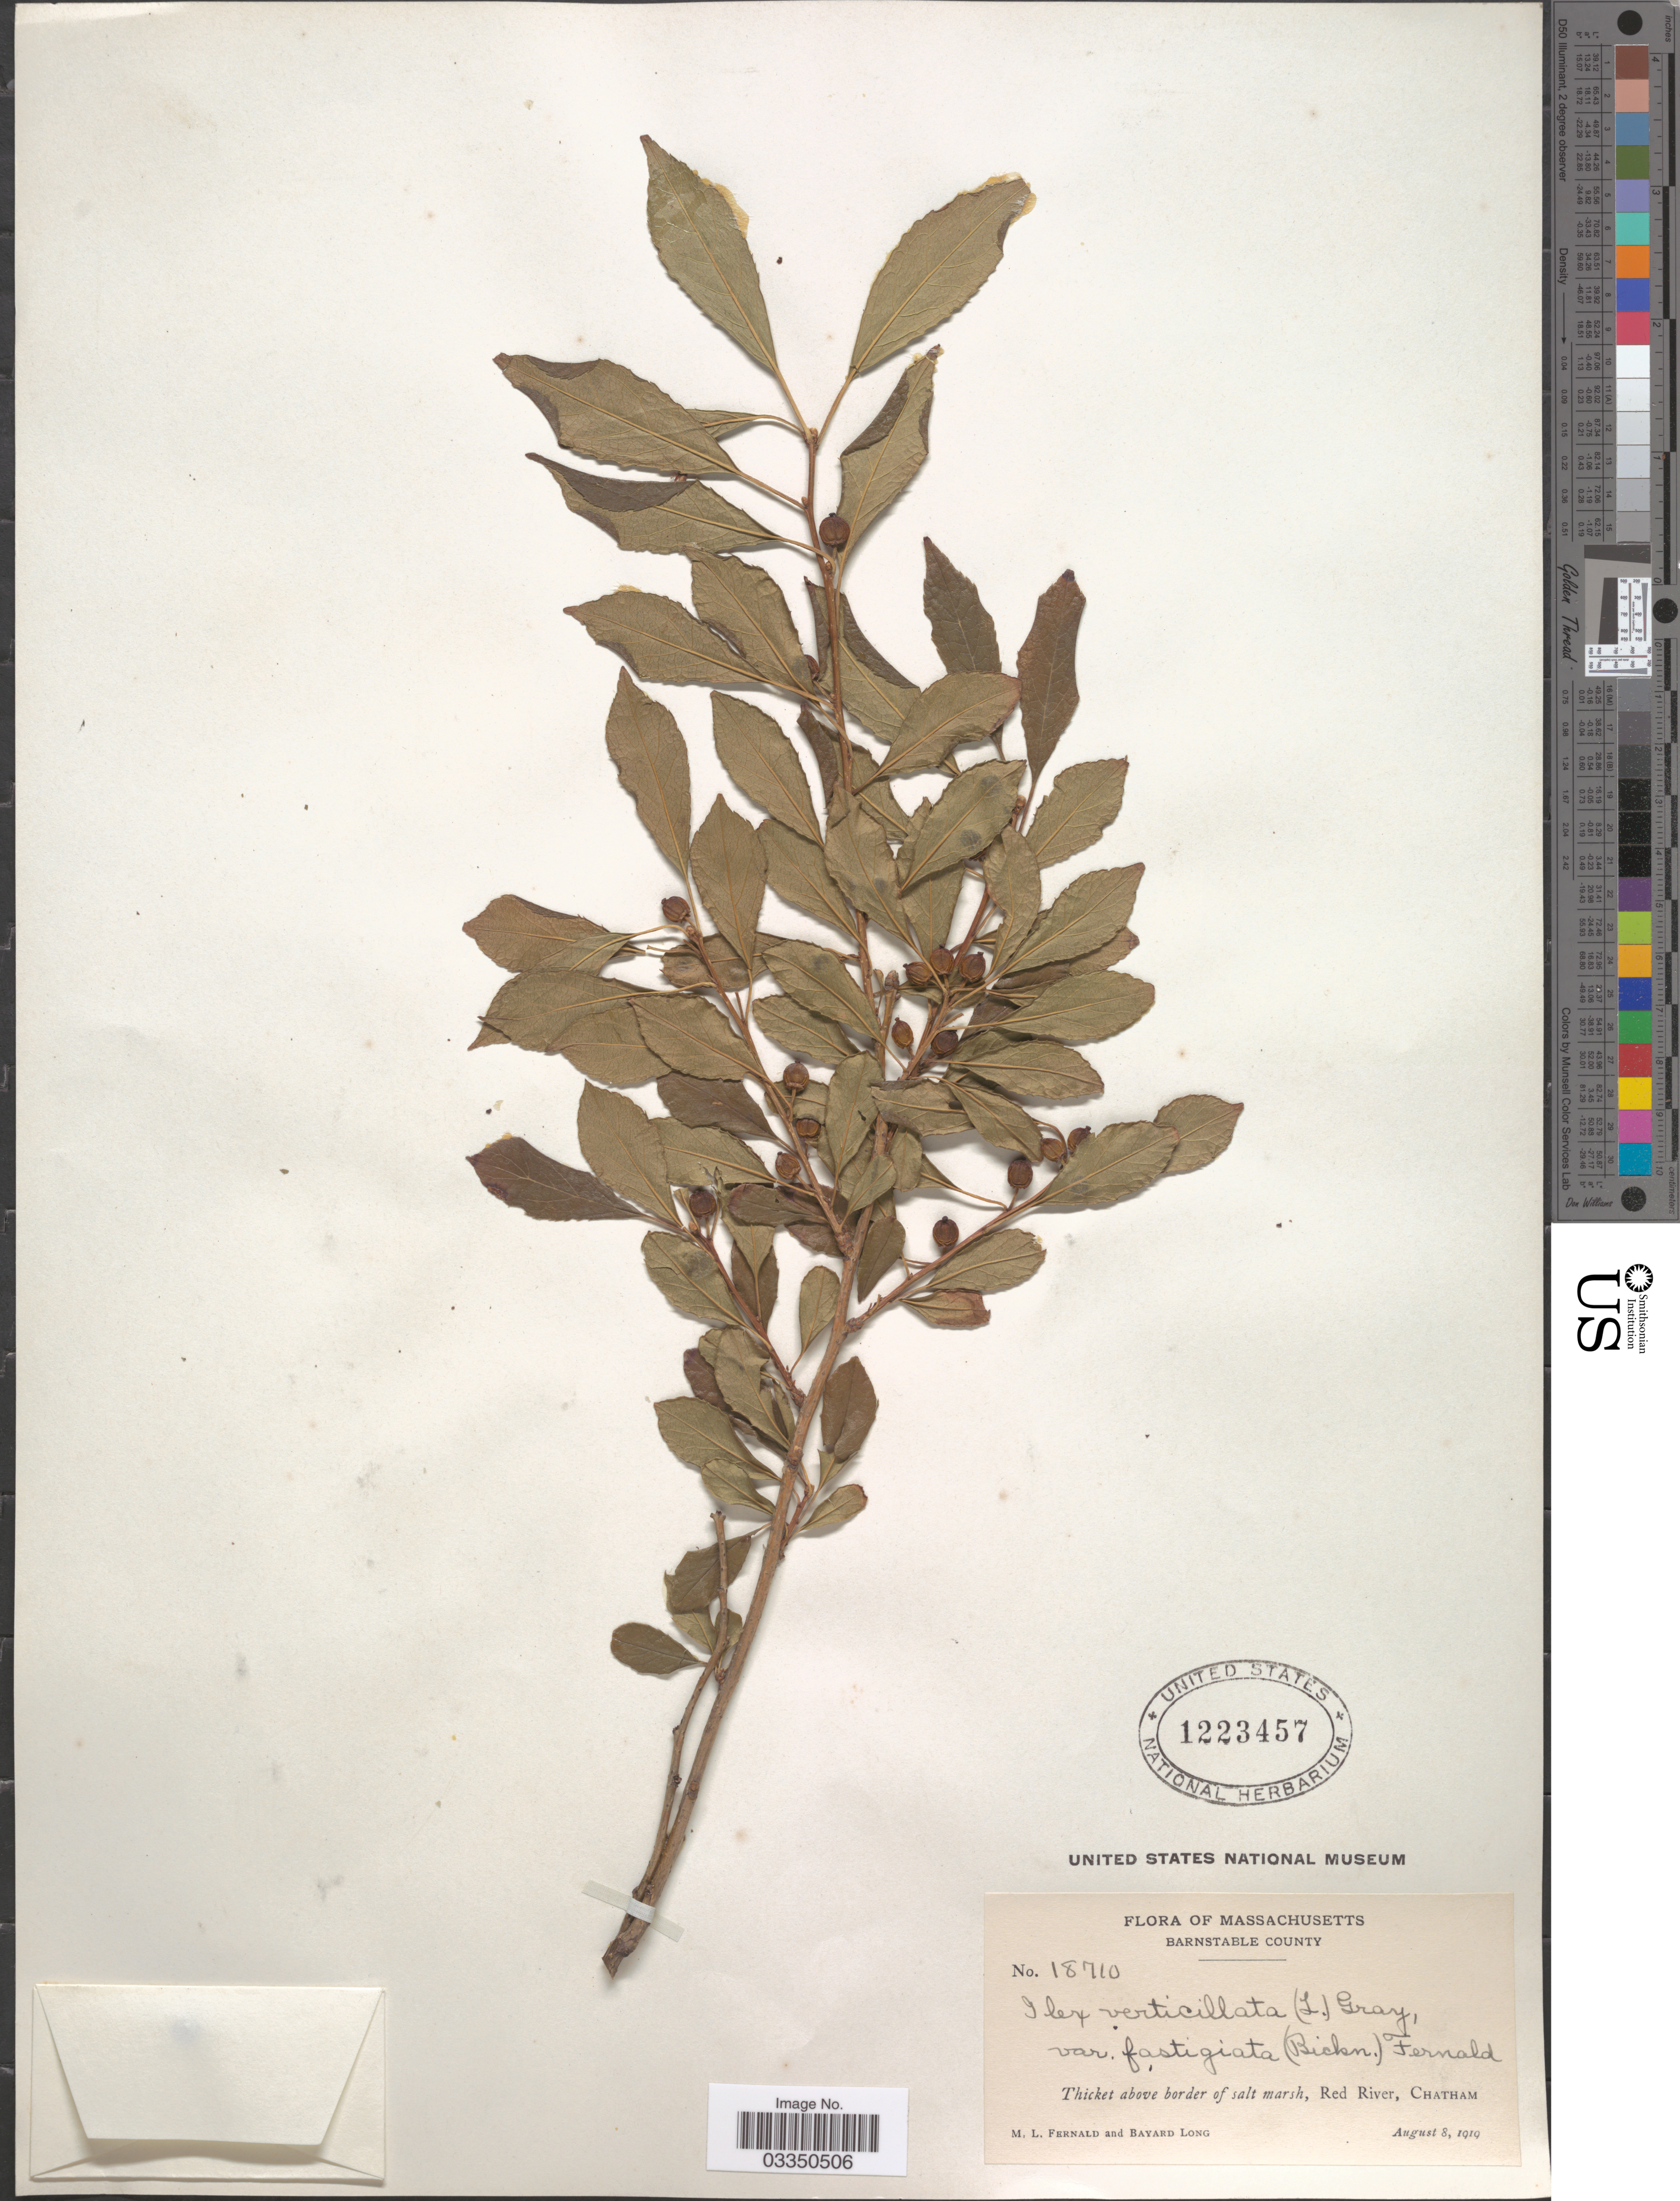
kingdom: Plantae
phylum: Tracheophyta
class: Magnoliopsida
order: Aquifoliales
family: Aquifoliaceae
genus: Ilex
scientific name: Ilex verticillata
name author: (L.) A. Gray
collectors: M. L. Fernald & B. Long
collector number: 18710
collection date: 1919-08-08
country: United States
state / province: Massachusetts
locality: Barnstable County. Red River, Chatham.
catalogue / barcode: US 1223457